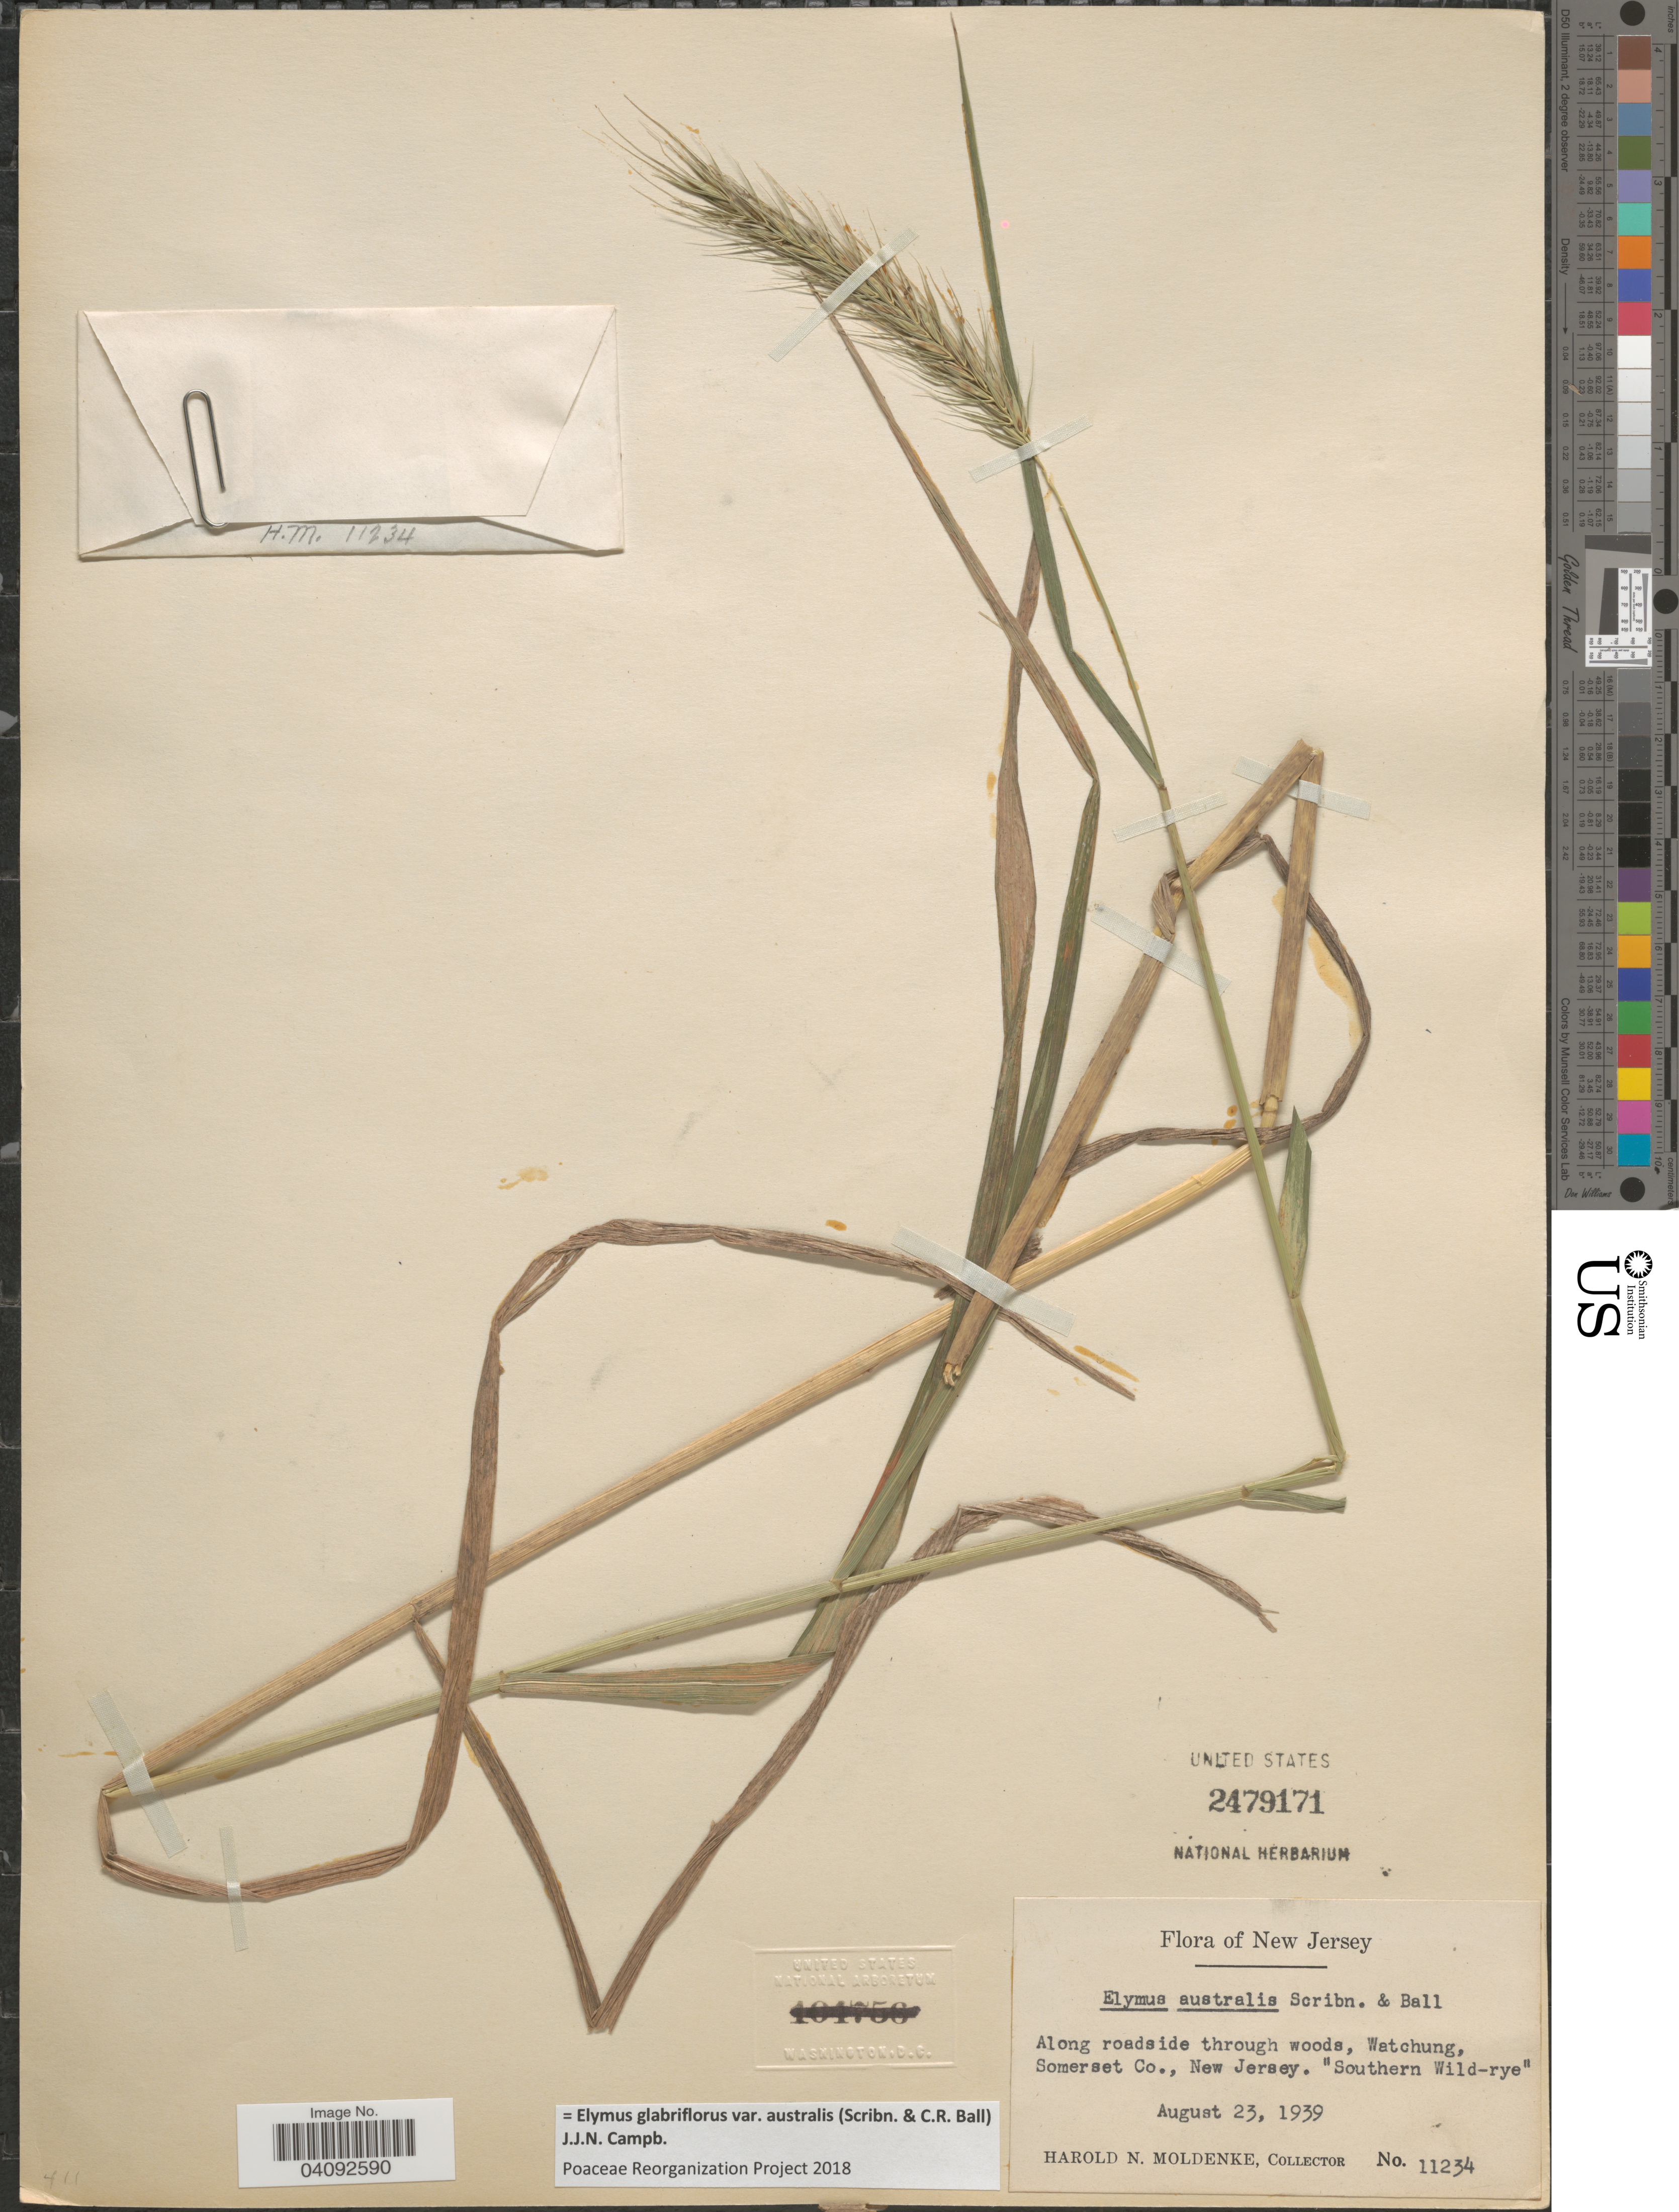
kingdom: Plantae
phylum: Tracheophyta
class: Liliopsida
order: Poales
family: Poaceae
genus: Elymus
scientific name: Elymus glabriflorus var. australis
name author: (Scribn. & C.R. Ball) J.J.N. Campb.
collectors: H. N. Moldenke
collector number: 11234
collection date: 1939-08-23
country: United States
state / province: New Jersey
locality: Along roadside through woods, Watchung, Somerset Co.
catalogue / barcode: US 2479171